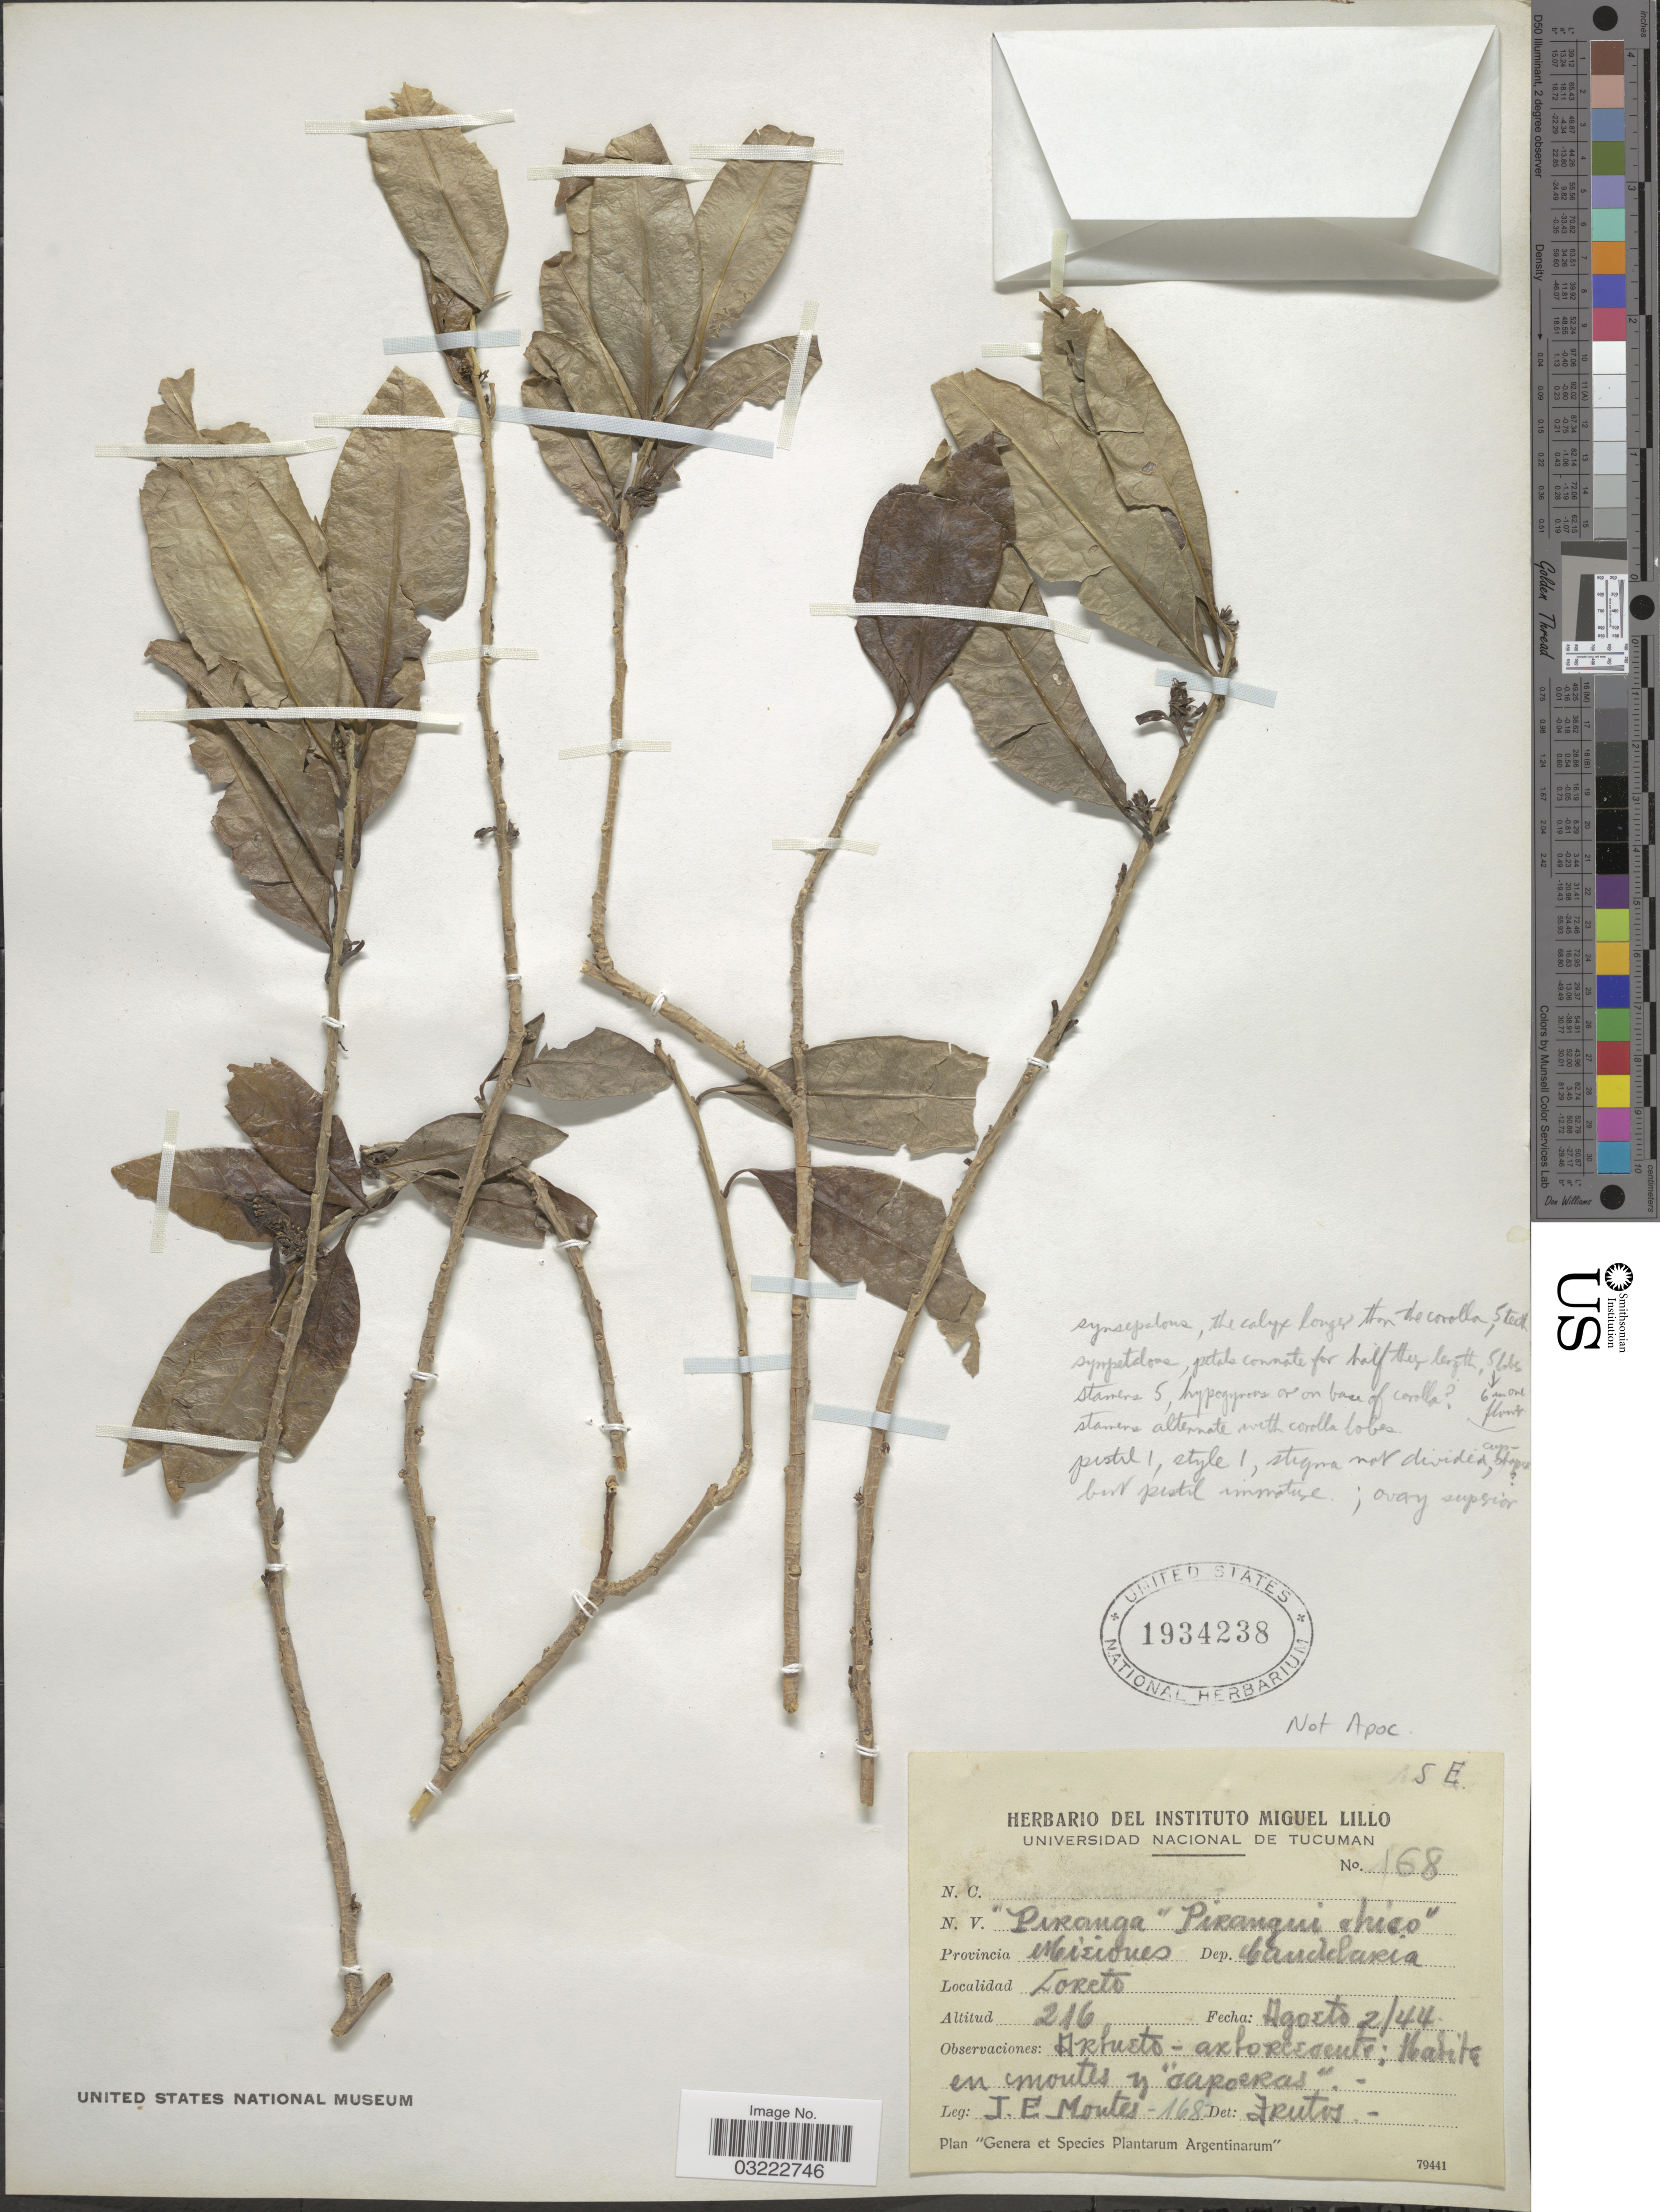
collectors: J. E. Montes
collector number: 168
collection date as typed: Transcribed d/m/y: 2/8/44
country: Argentina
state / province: Misiones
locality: Dep. Candelaria, Loreto.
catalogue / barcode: US 1934238